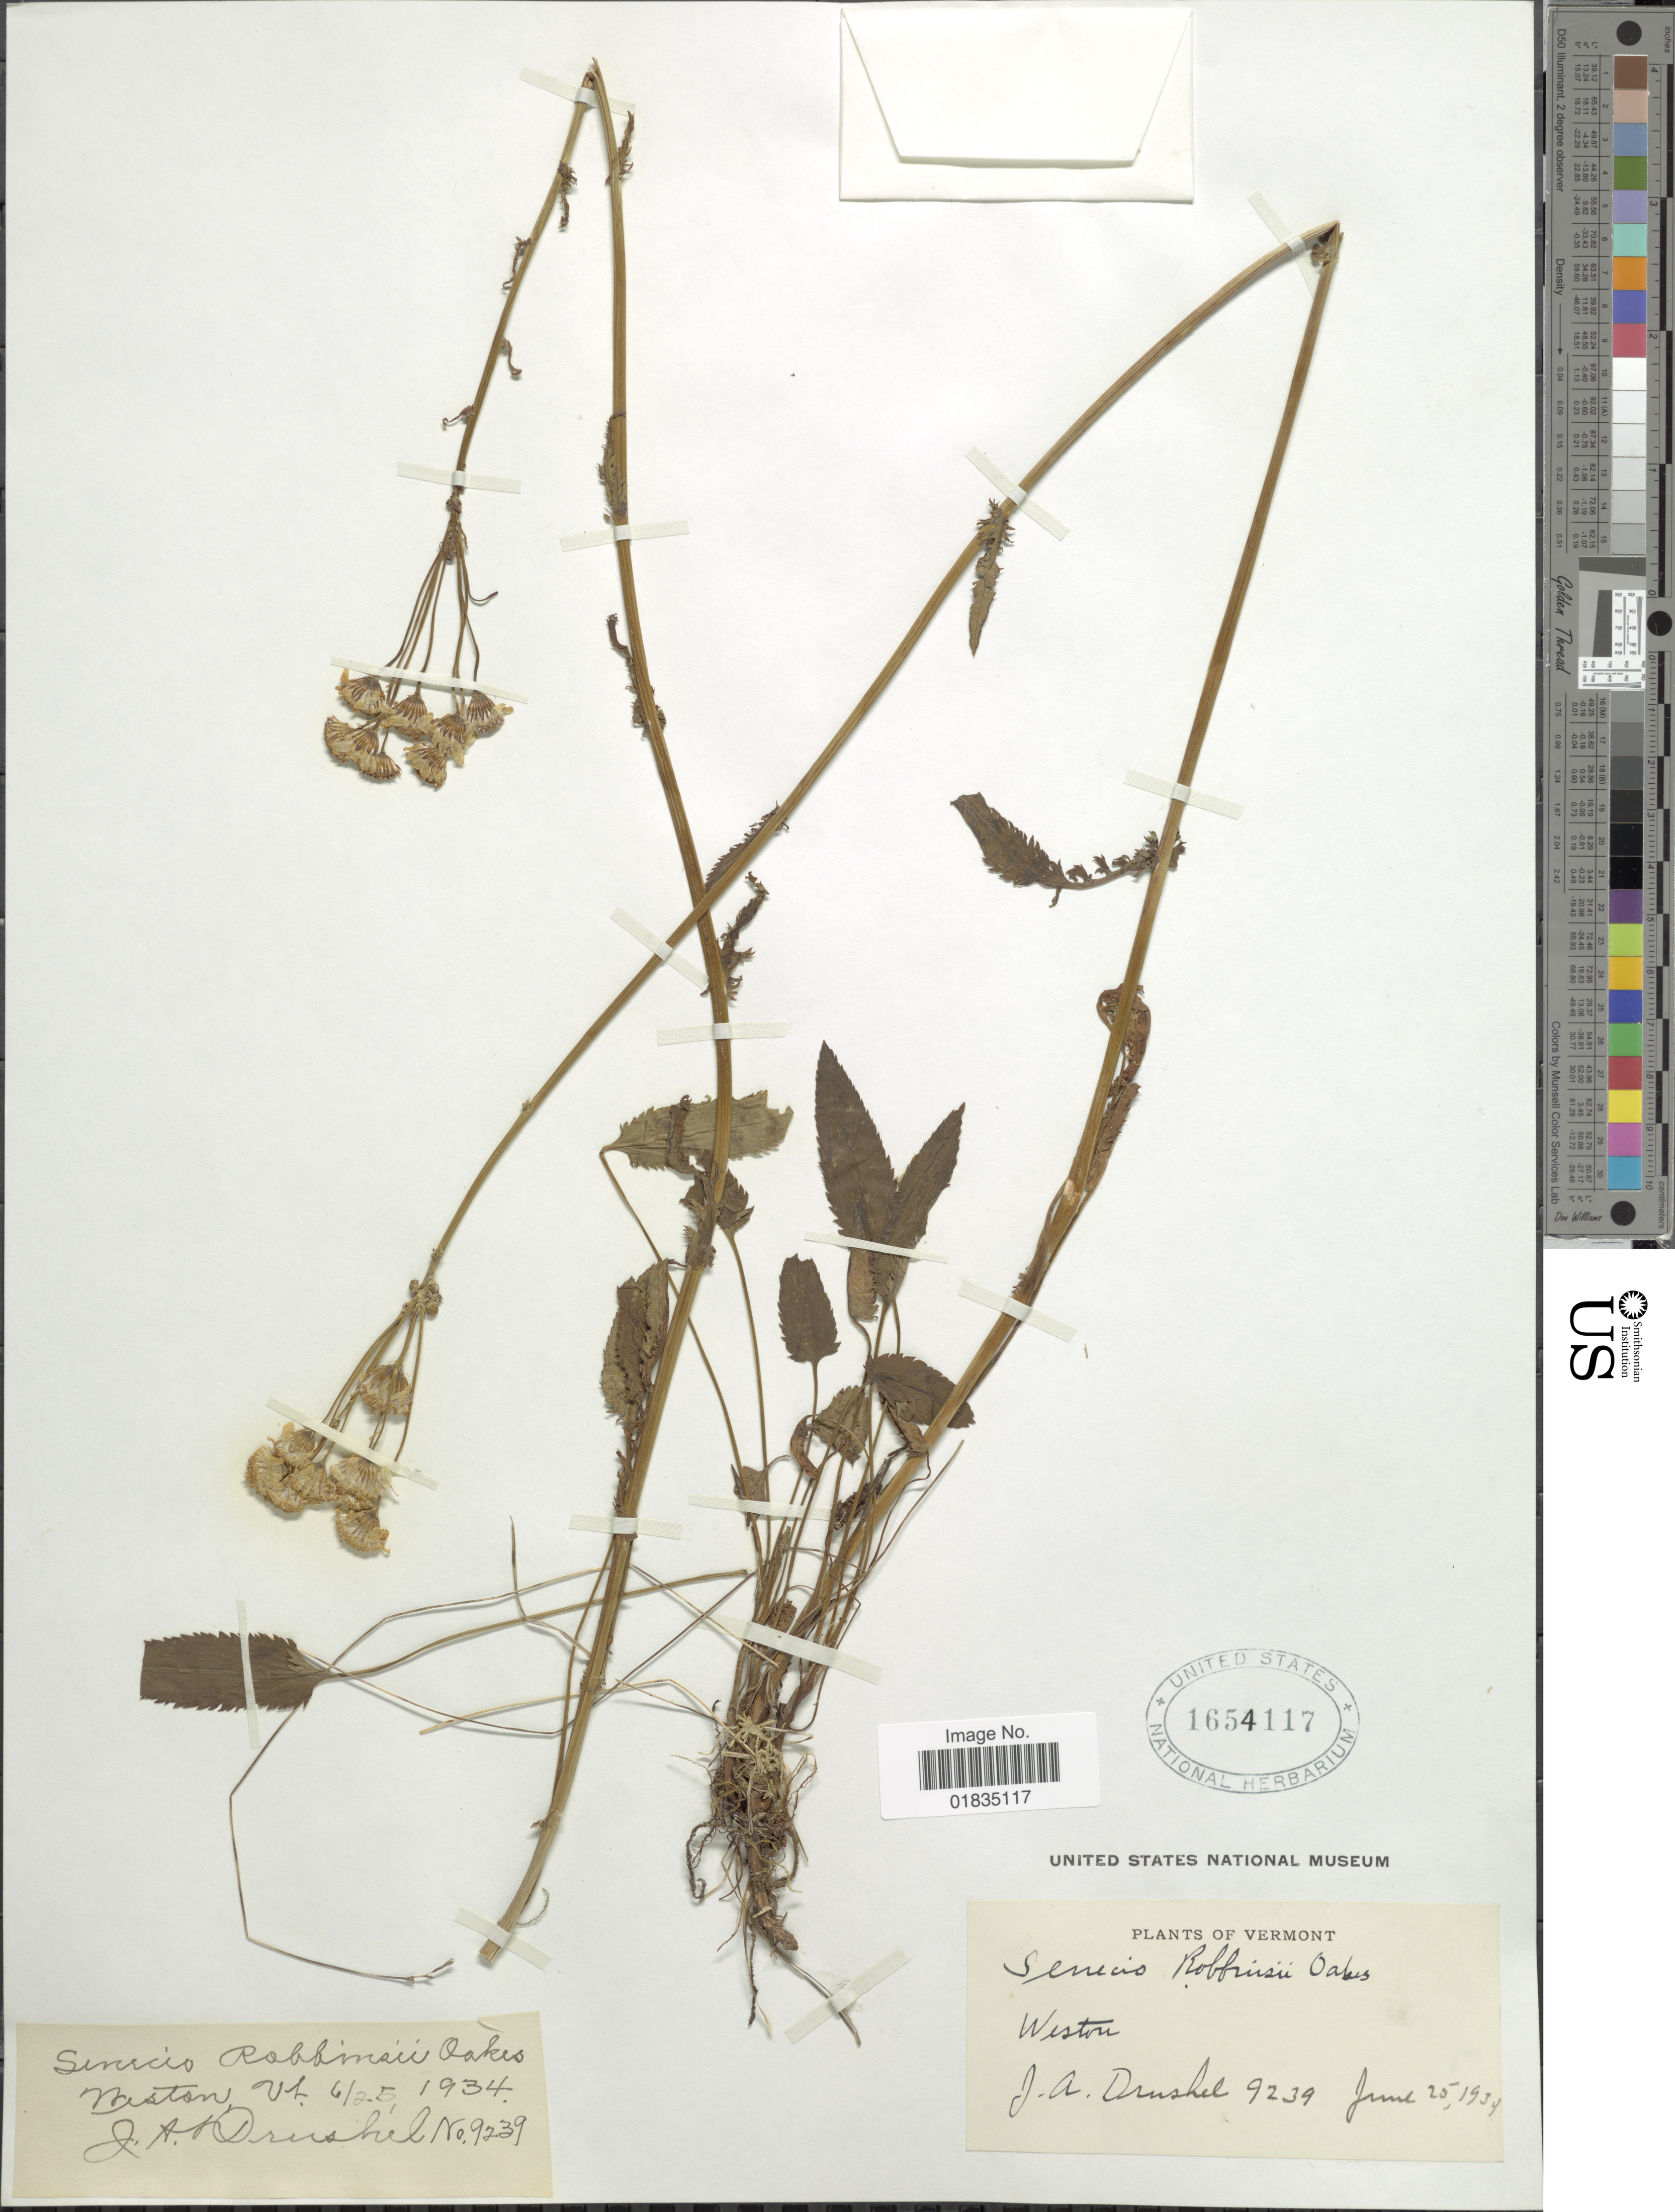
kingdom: Plantae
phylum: Tracheophyta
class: Magnoliopsida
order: Asterales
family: Asteraceae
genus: Packera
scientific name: Packera schweinitziana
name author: (Nutt.) W.A. Weber & Á. Löve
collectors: J. A. Drushel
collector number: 9239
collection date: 1934-06-25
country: United States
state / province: Vermont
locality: Weston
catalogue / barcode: US 1654117